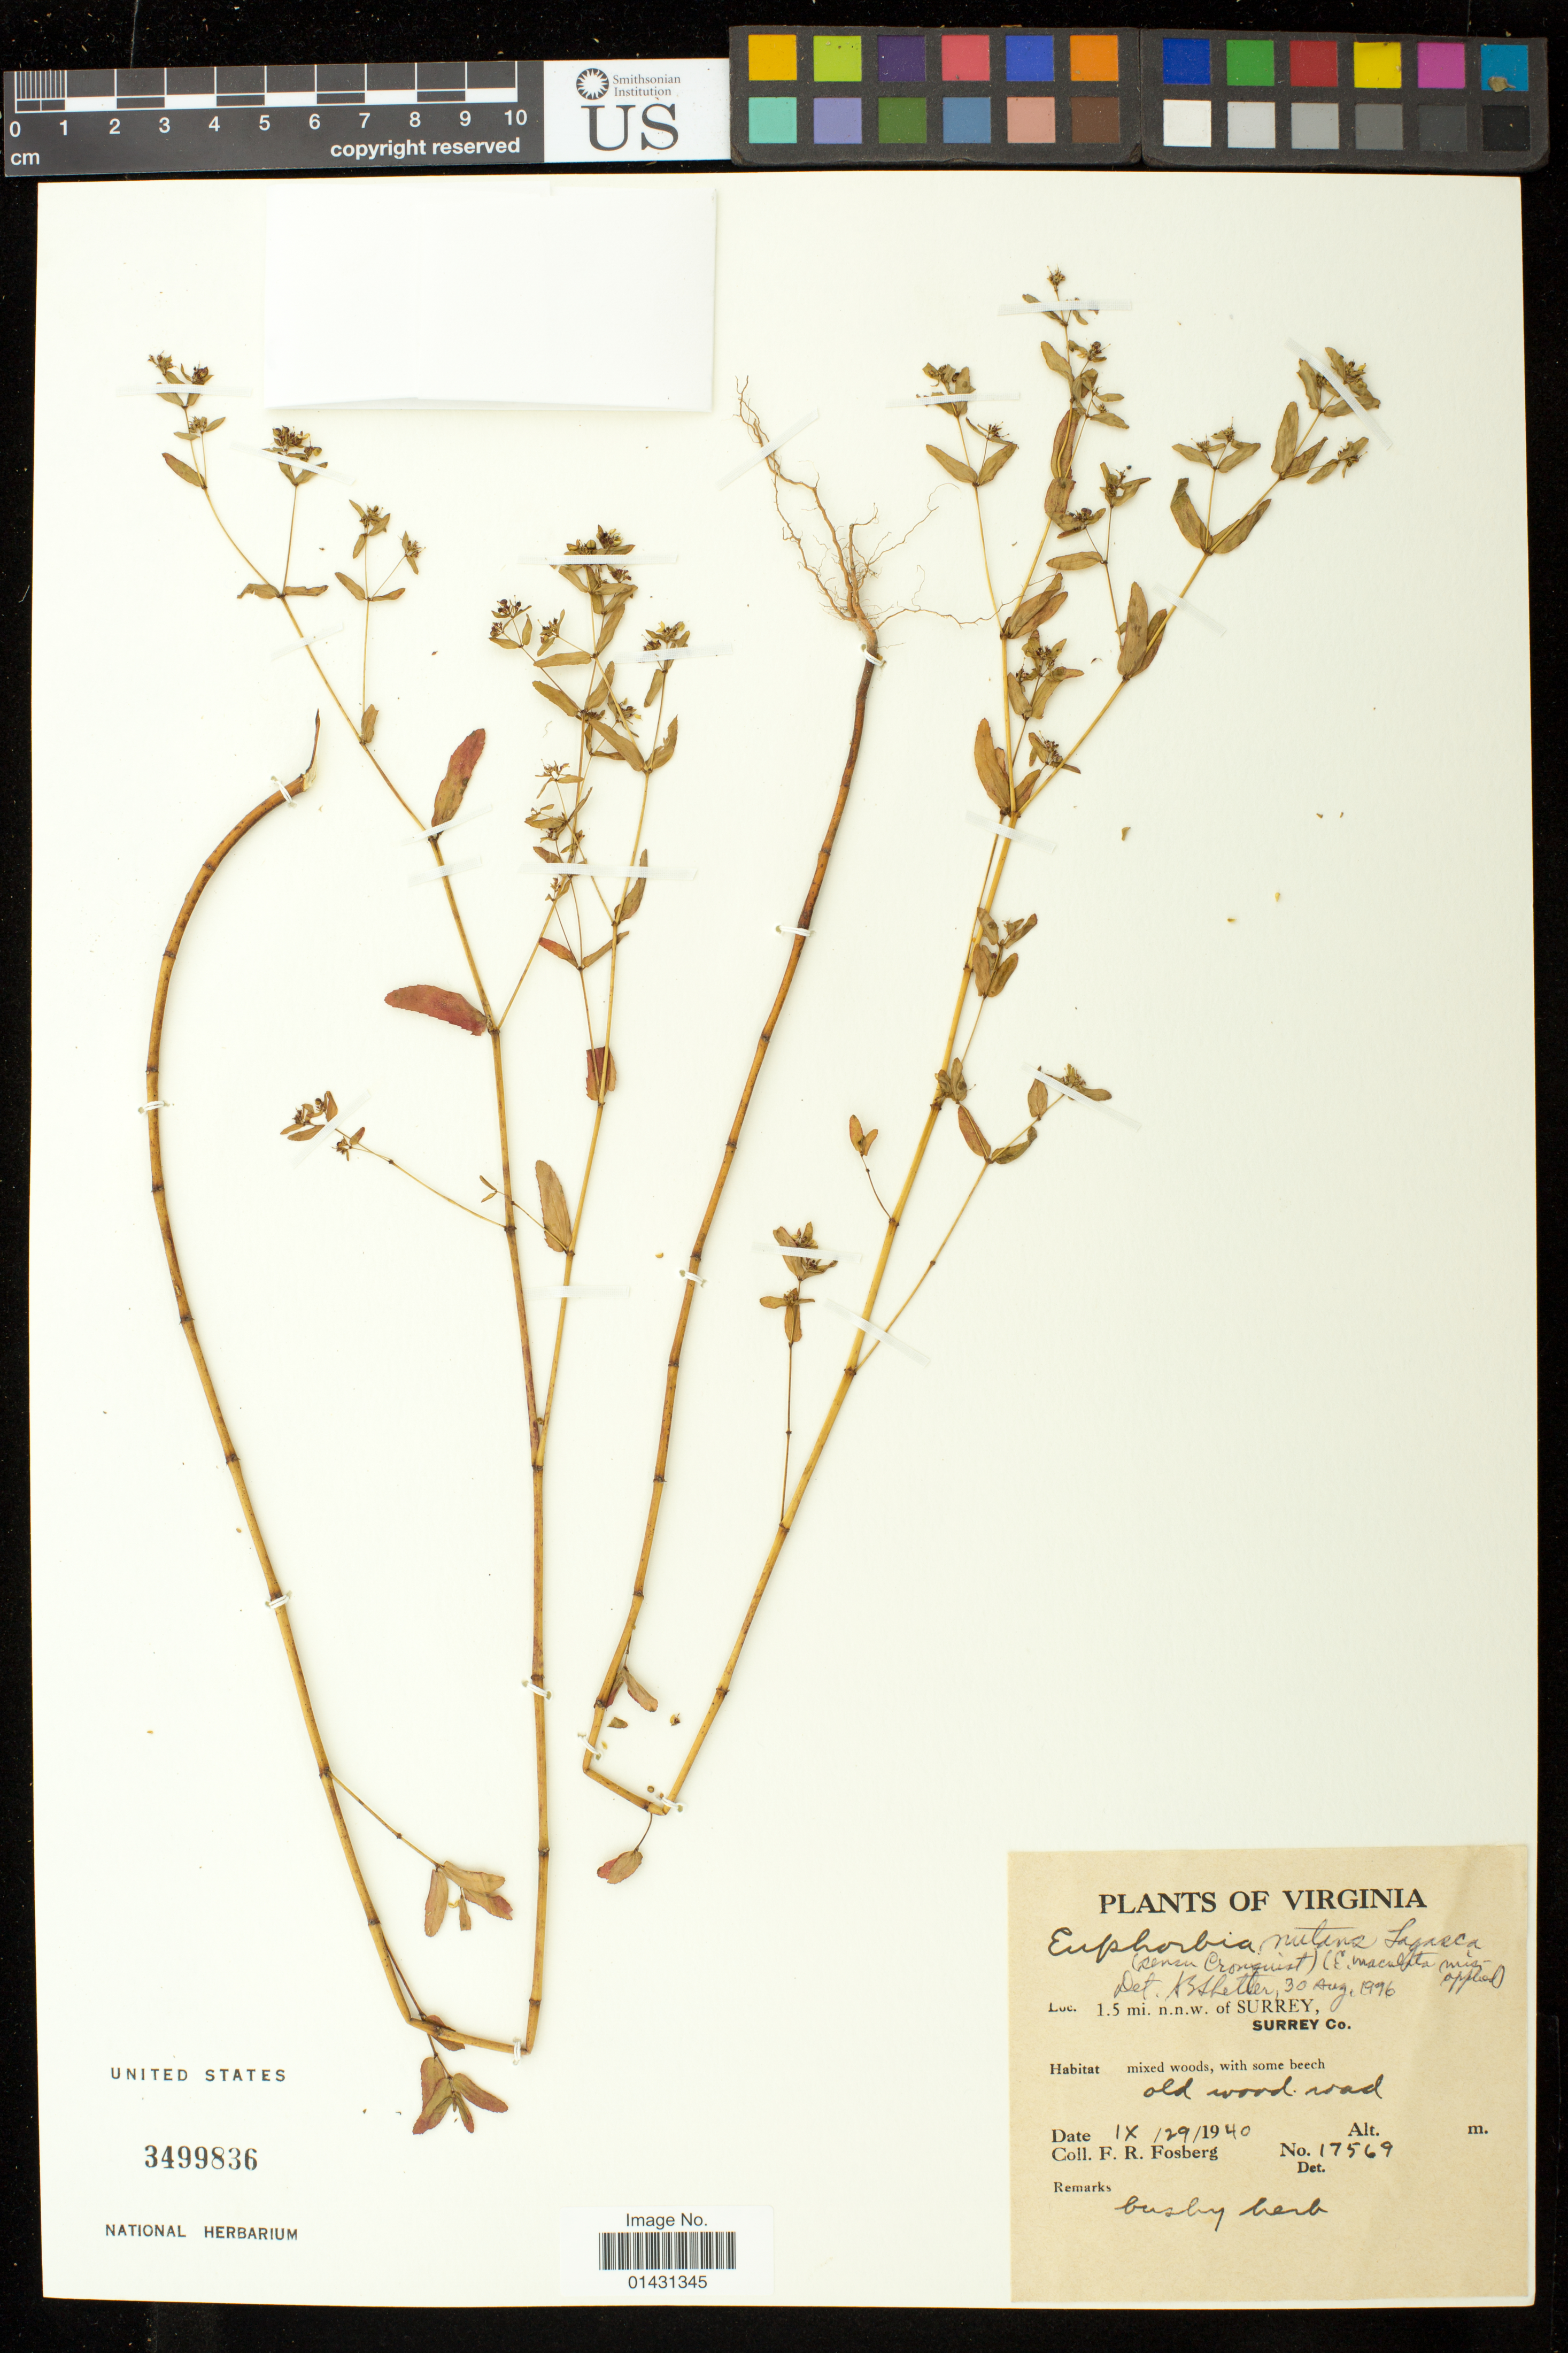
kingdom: Plantae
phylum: Tracheophyta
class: Magnoliopsida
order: Malpighiales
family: Euphorbiaceae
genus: Euphorbia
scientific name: Euphorbia maculata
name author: L.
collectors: F. R. Fosberg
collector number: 17569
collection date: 1940-09-29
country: United States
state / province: Virginia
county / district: Surry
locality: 1.5 mi. NNW of Surry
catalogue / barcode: US 3499836